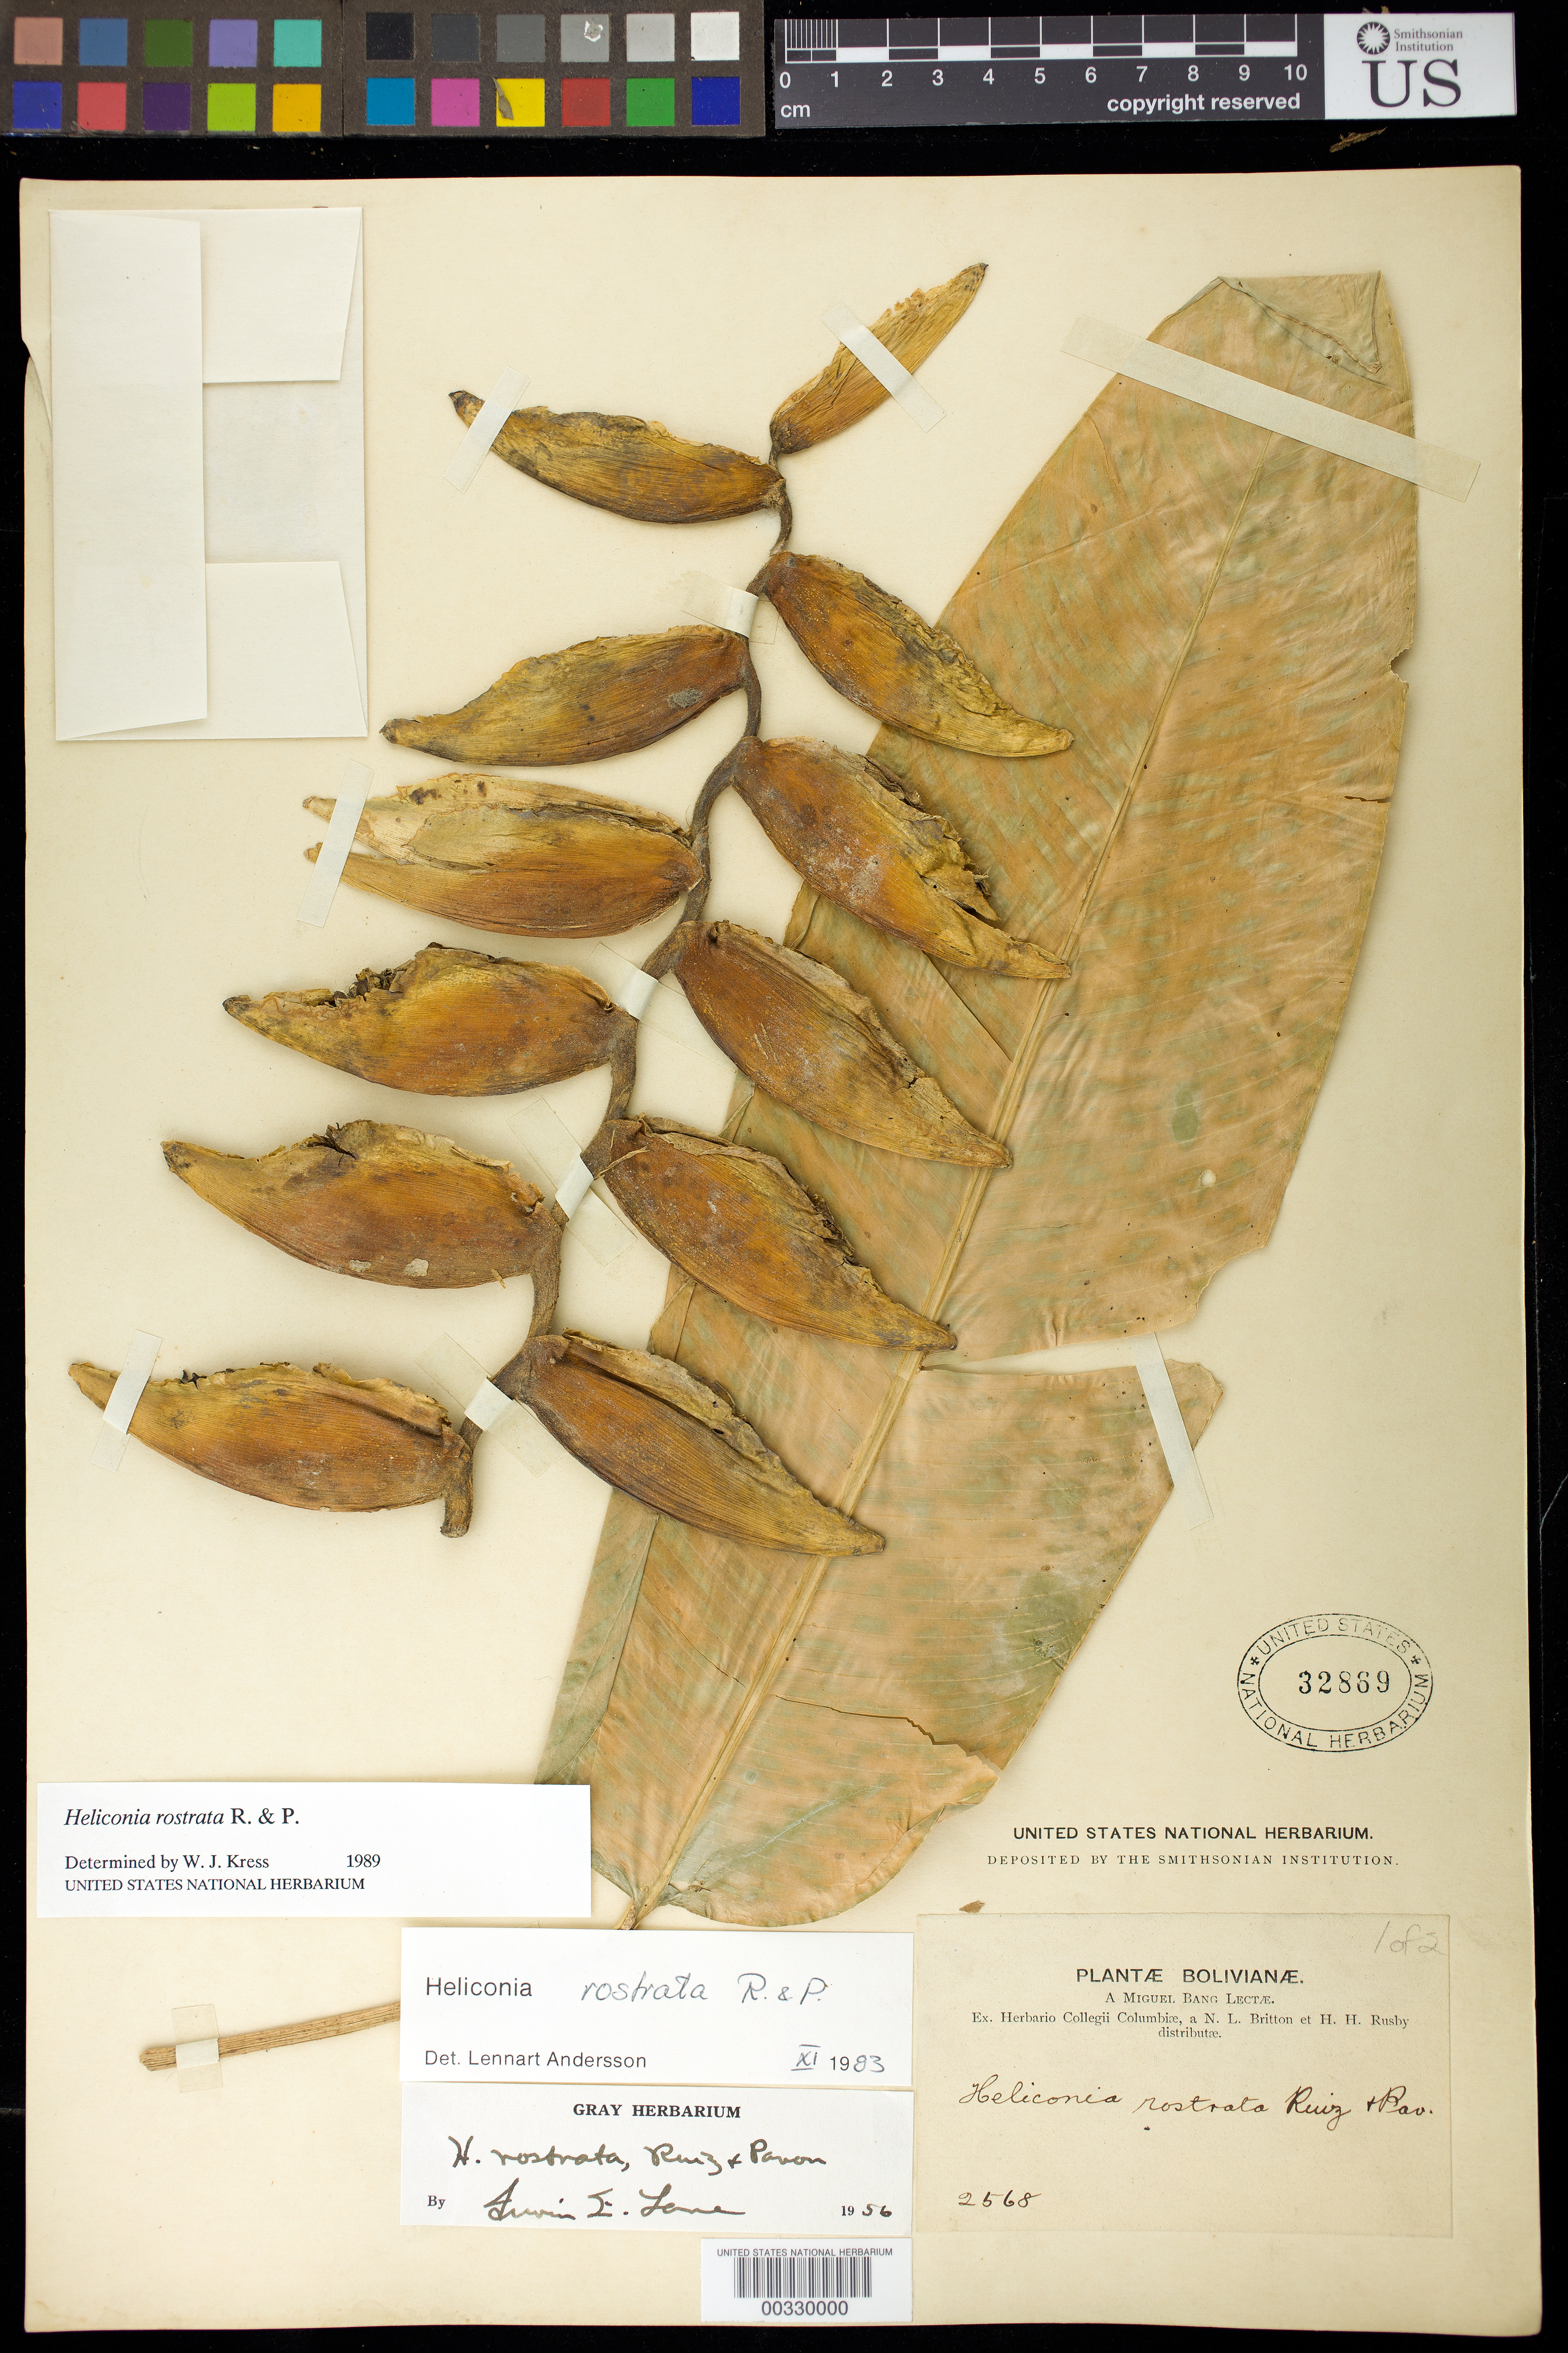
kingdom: Plantae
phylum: Tracheophyta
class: Liliopsida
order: Zingiberales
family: Heliconiaceae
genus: Heliconia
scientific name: Heliconia rostrata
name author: Ruiz & Pav.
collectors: M. Bang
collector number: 2568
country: Bolivia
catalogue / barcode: US 32869